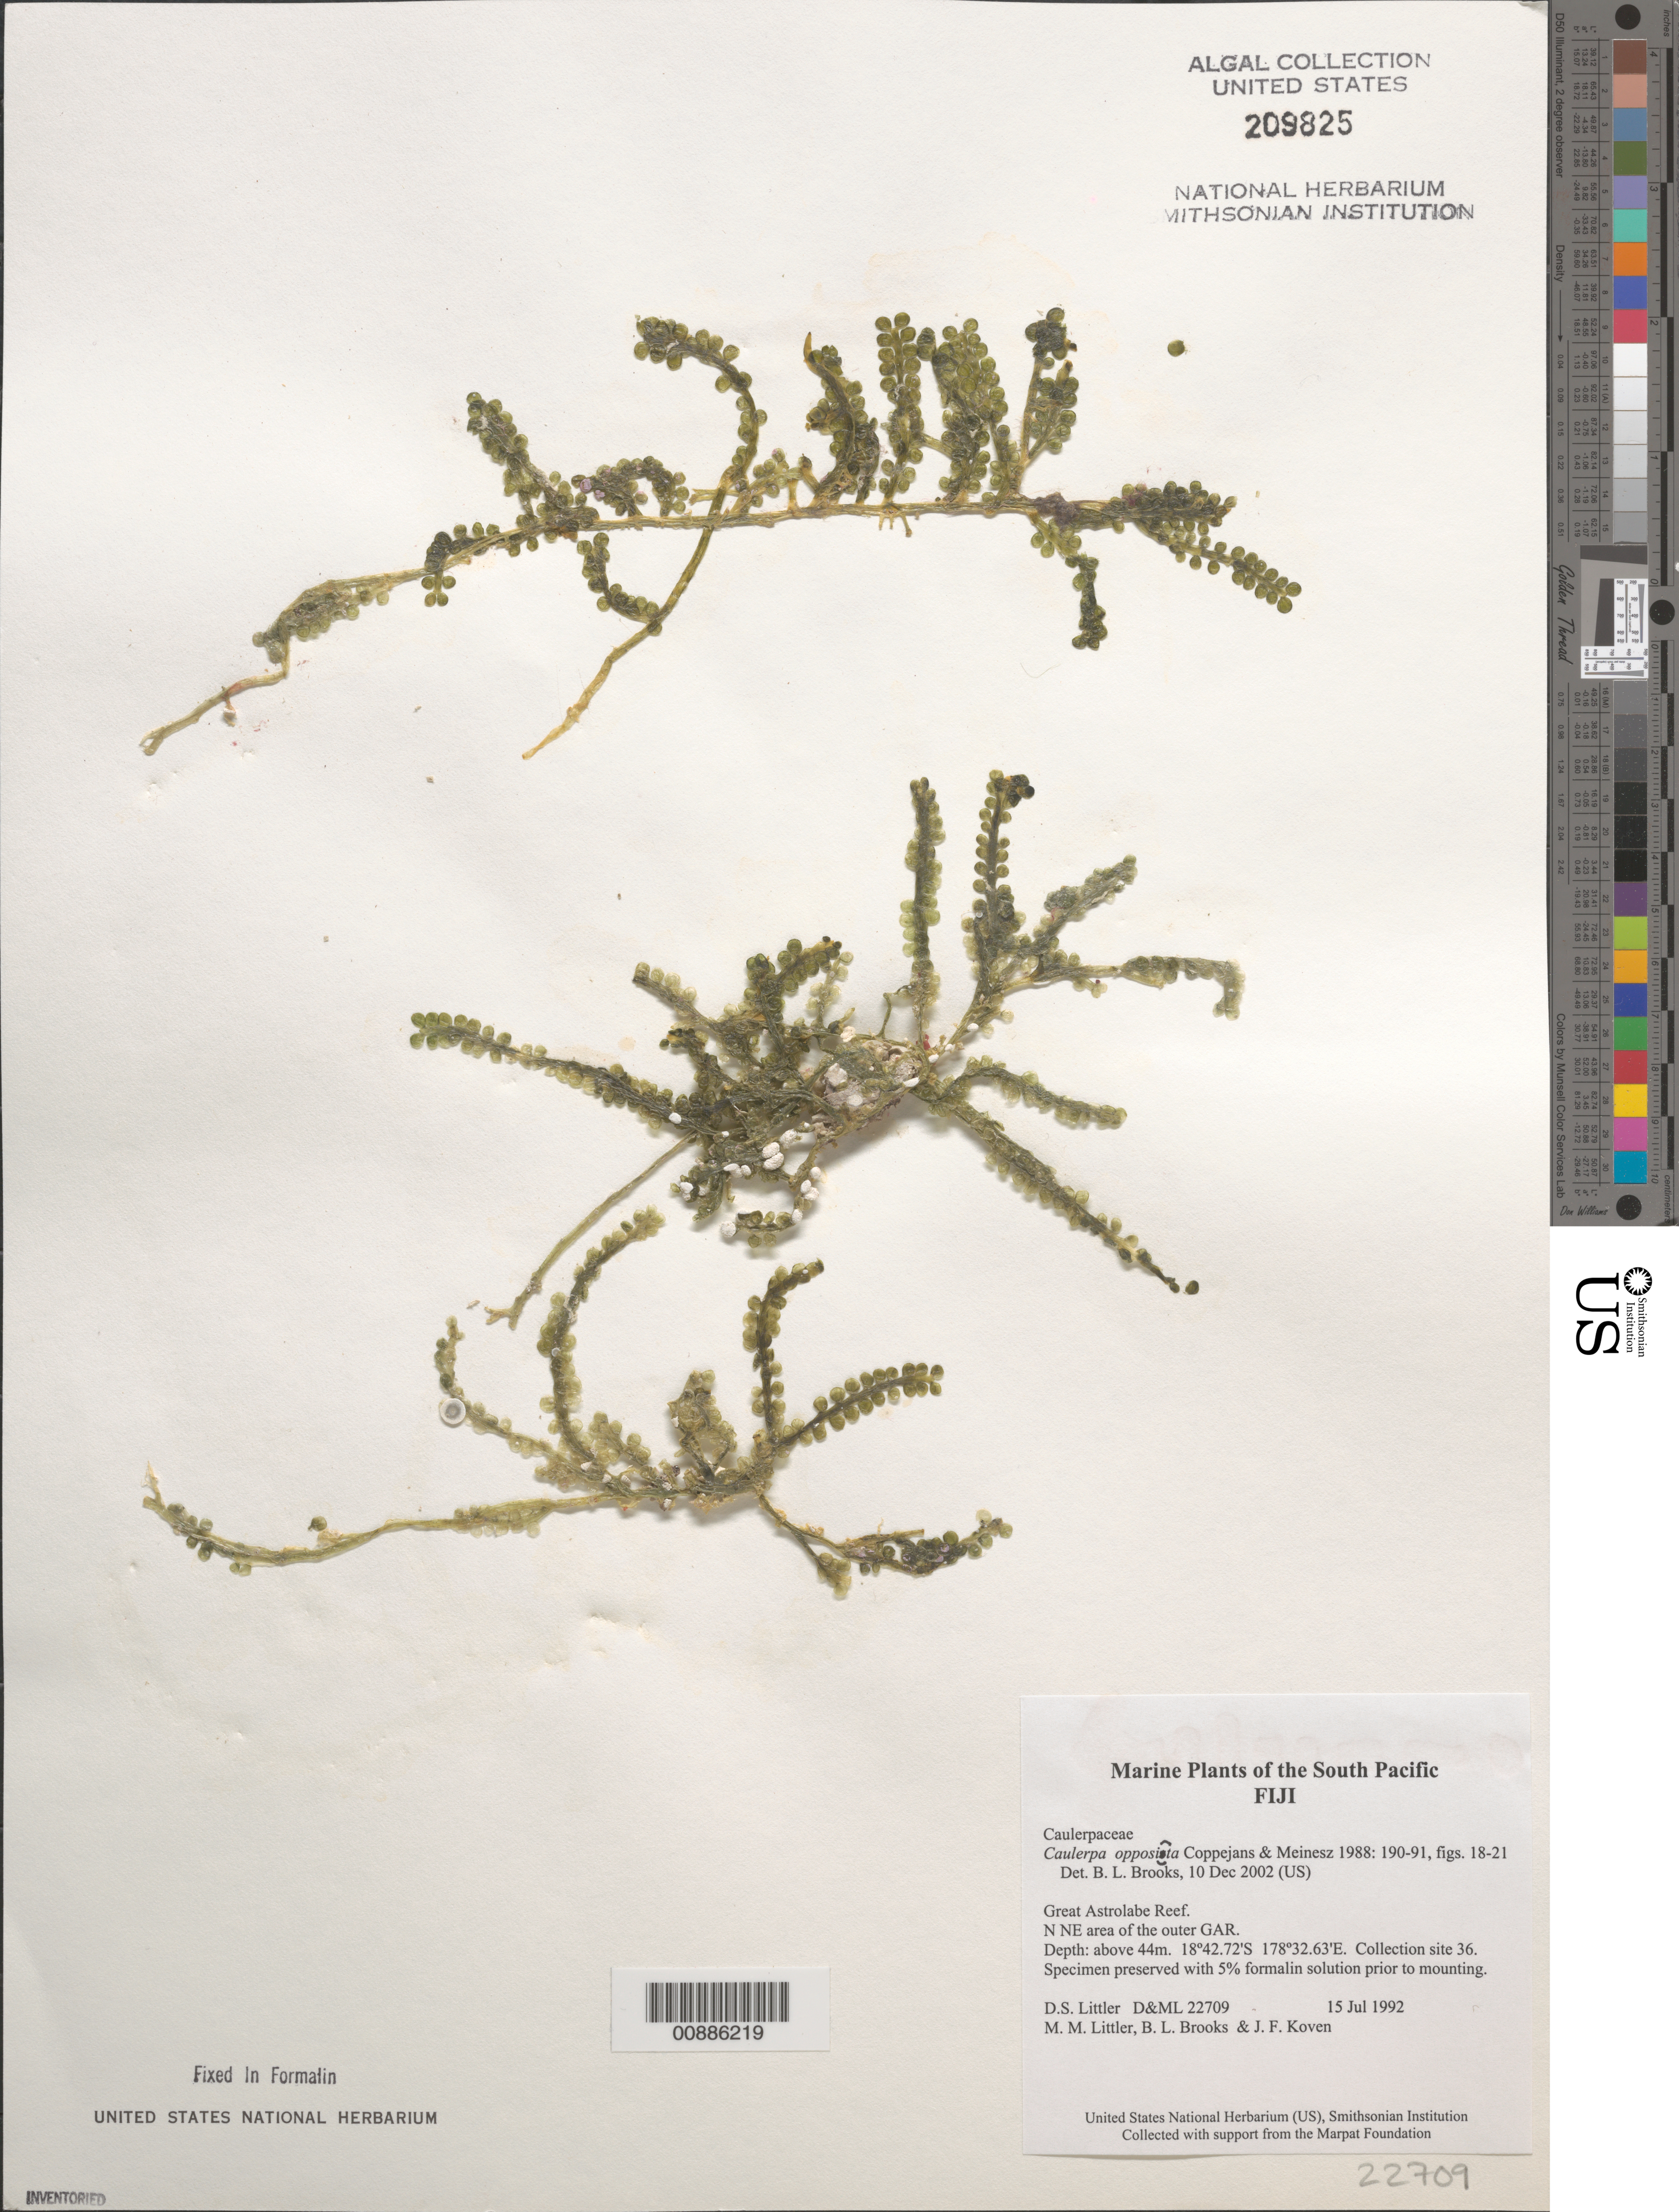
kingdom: Plantae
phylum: Chlorophyta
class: Ulvophyceae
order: Bryopsidales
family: Caulerpaceae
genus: Caulerpa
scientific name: Caulerpa opposita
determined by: Brooks, B. L., (BOT), Smithsonian Institution - National Museum of Natural History (UNITED STATES)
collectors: D. S. Littler, M. M. Littler, B. Brooks & J. Koven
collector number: D&ML 22709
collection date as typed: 15 Jul 1992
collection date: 1992-07-15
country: Fiji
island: Great Astrolabe Reef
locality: Great Astrolabe Reef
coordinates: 18 42.72'S, 178 32.63'E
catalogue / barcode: US 209825